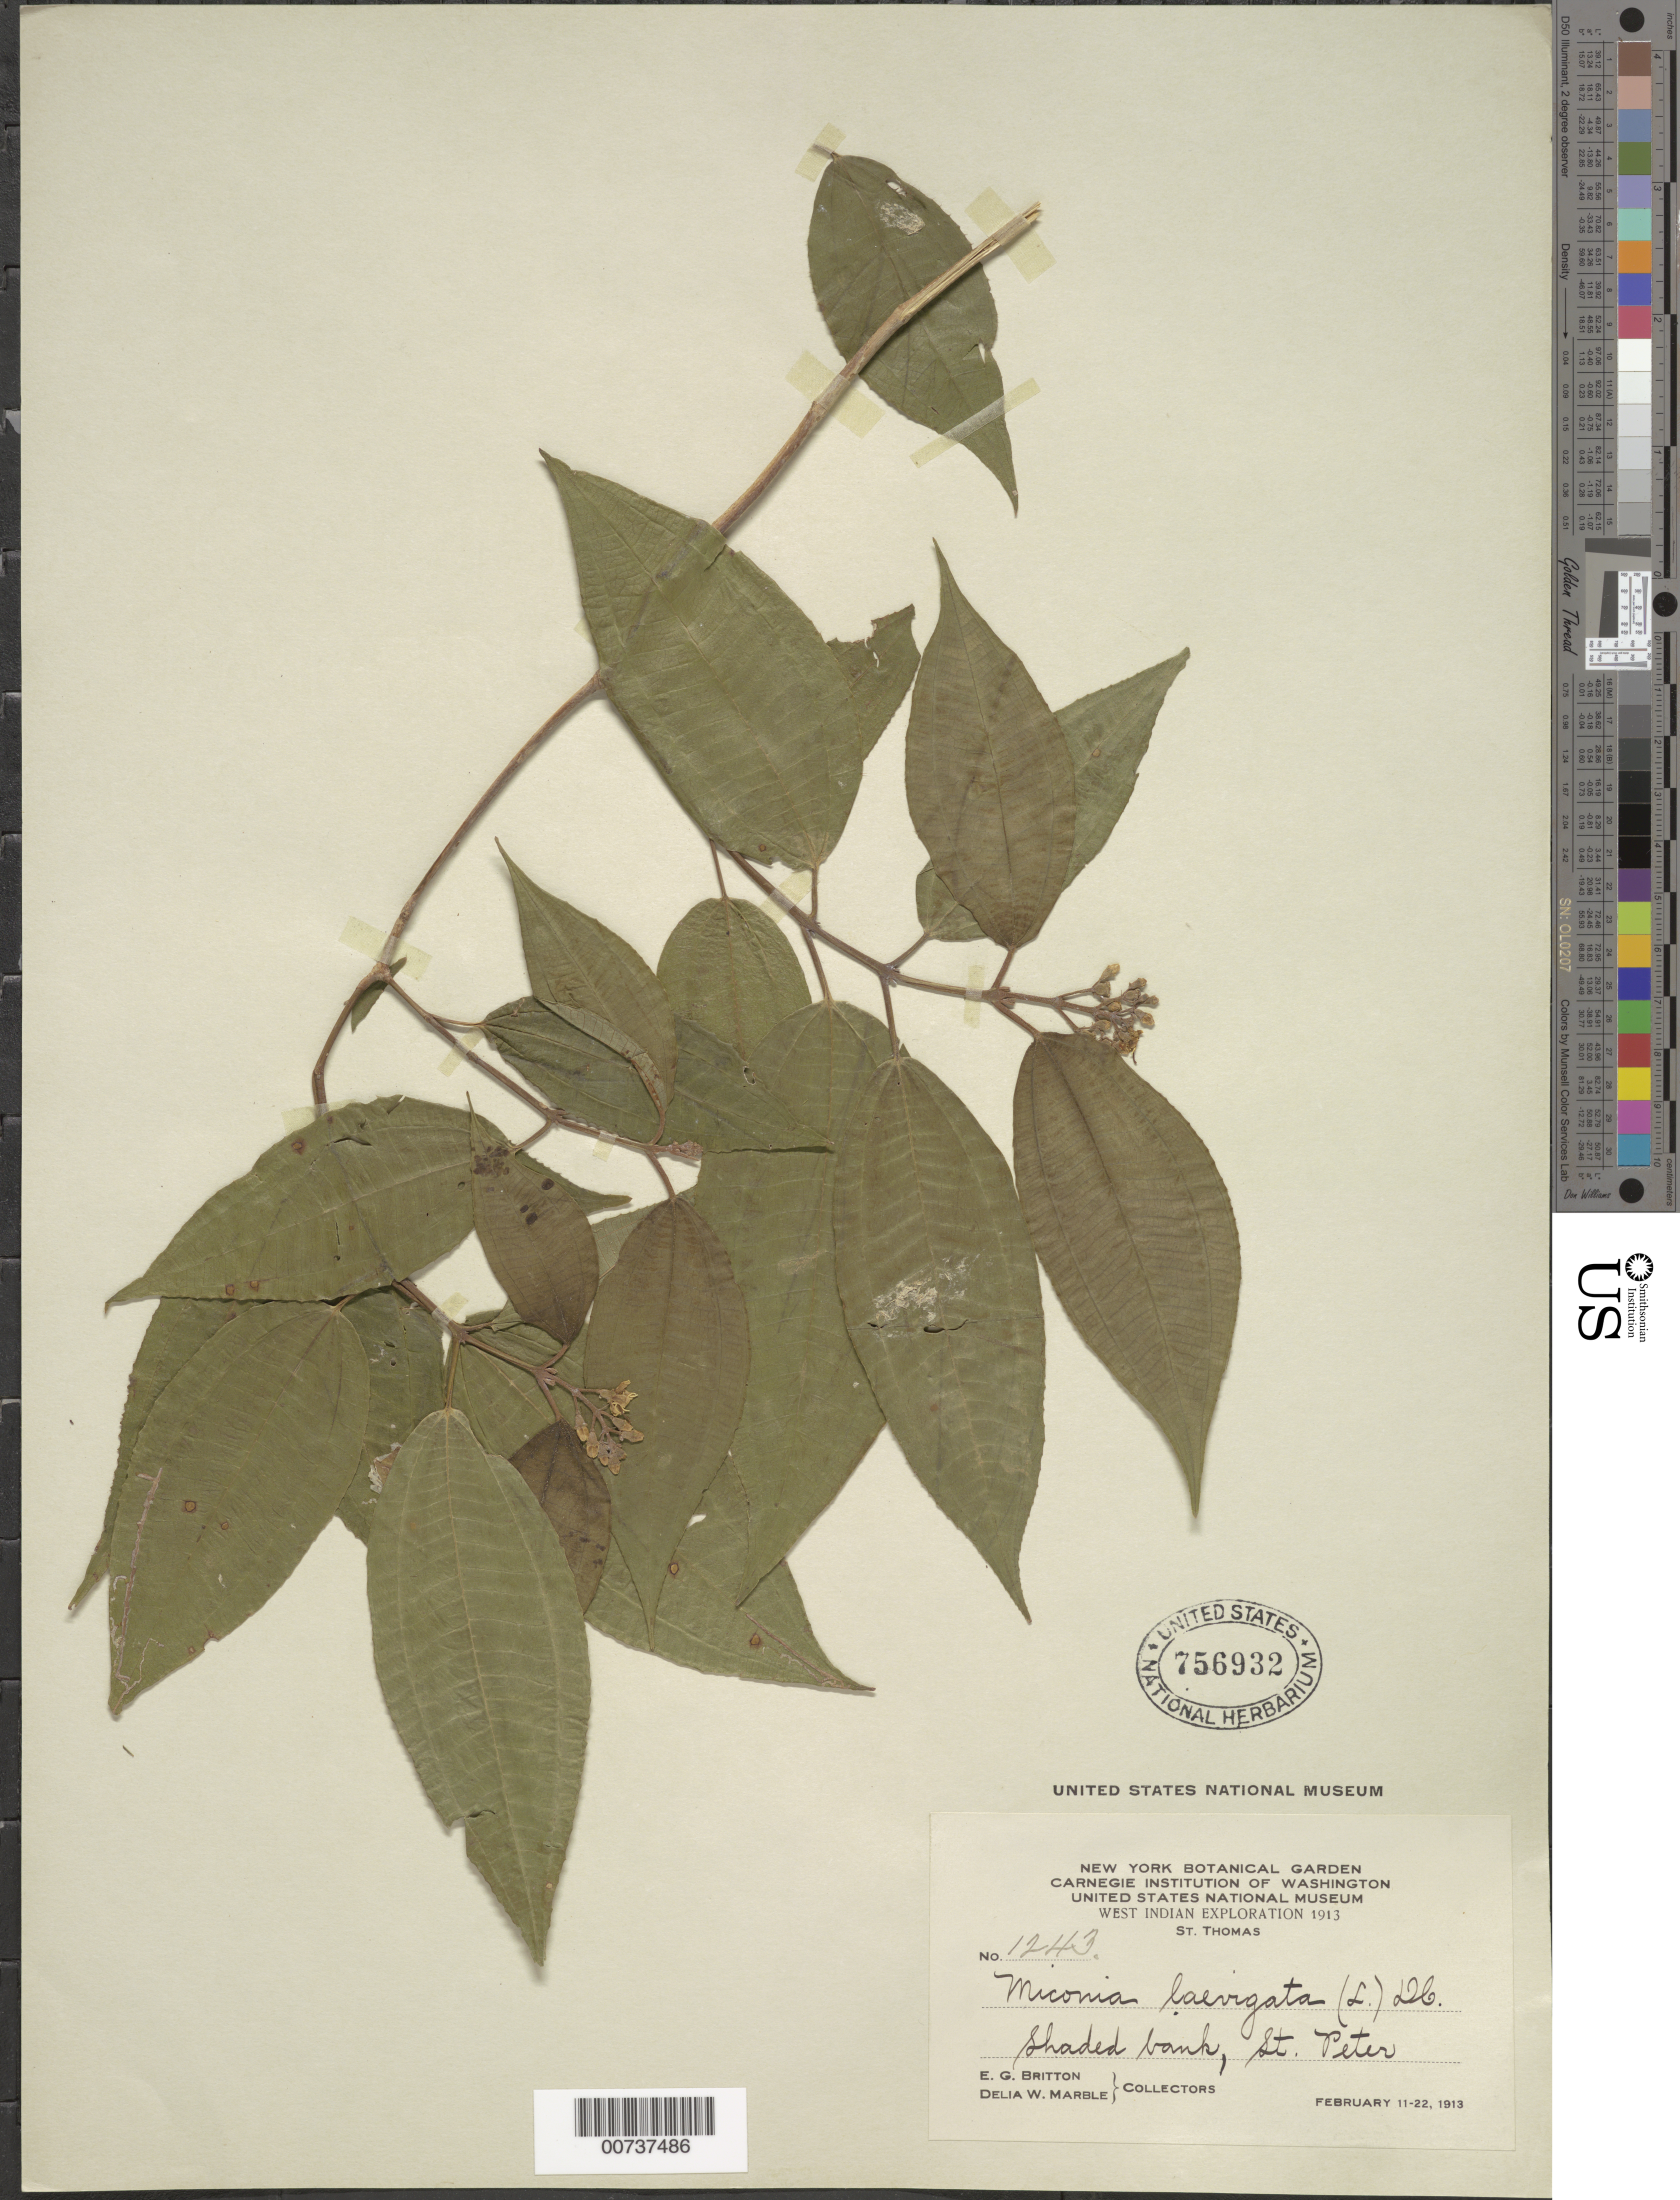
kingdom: Plantae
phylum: Tracheophyta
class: Magnoliopsida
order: Myrtales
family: Melastomataceae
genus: Miconia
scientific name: Miconia laevigata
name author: (L.) D. Don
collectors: E. G. Britton & D. W. Marble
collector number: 1243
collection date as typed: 11 Feb 1913 to 22 Feb 1913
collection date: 1913-02-11/1913-02-22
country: U.S. Virgin Islands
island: St. Thomas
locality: St. Thomas; St. Peter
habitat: Shaded banks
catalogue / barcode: US 756932